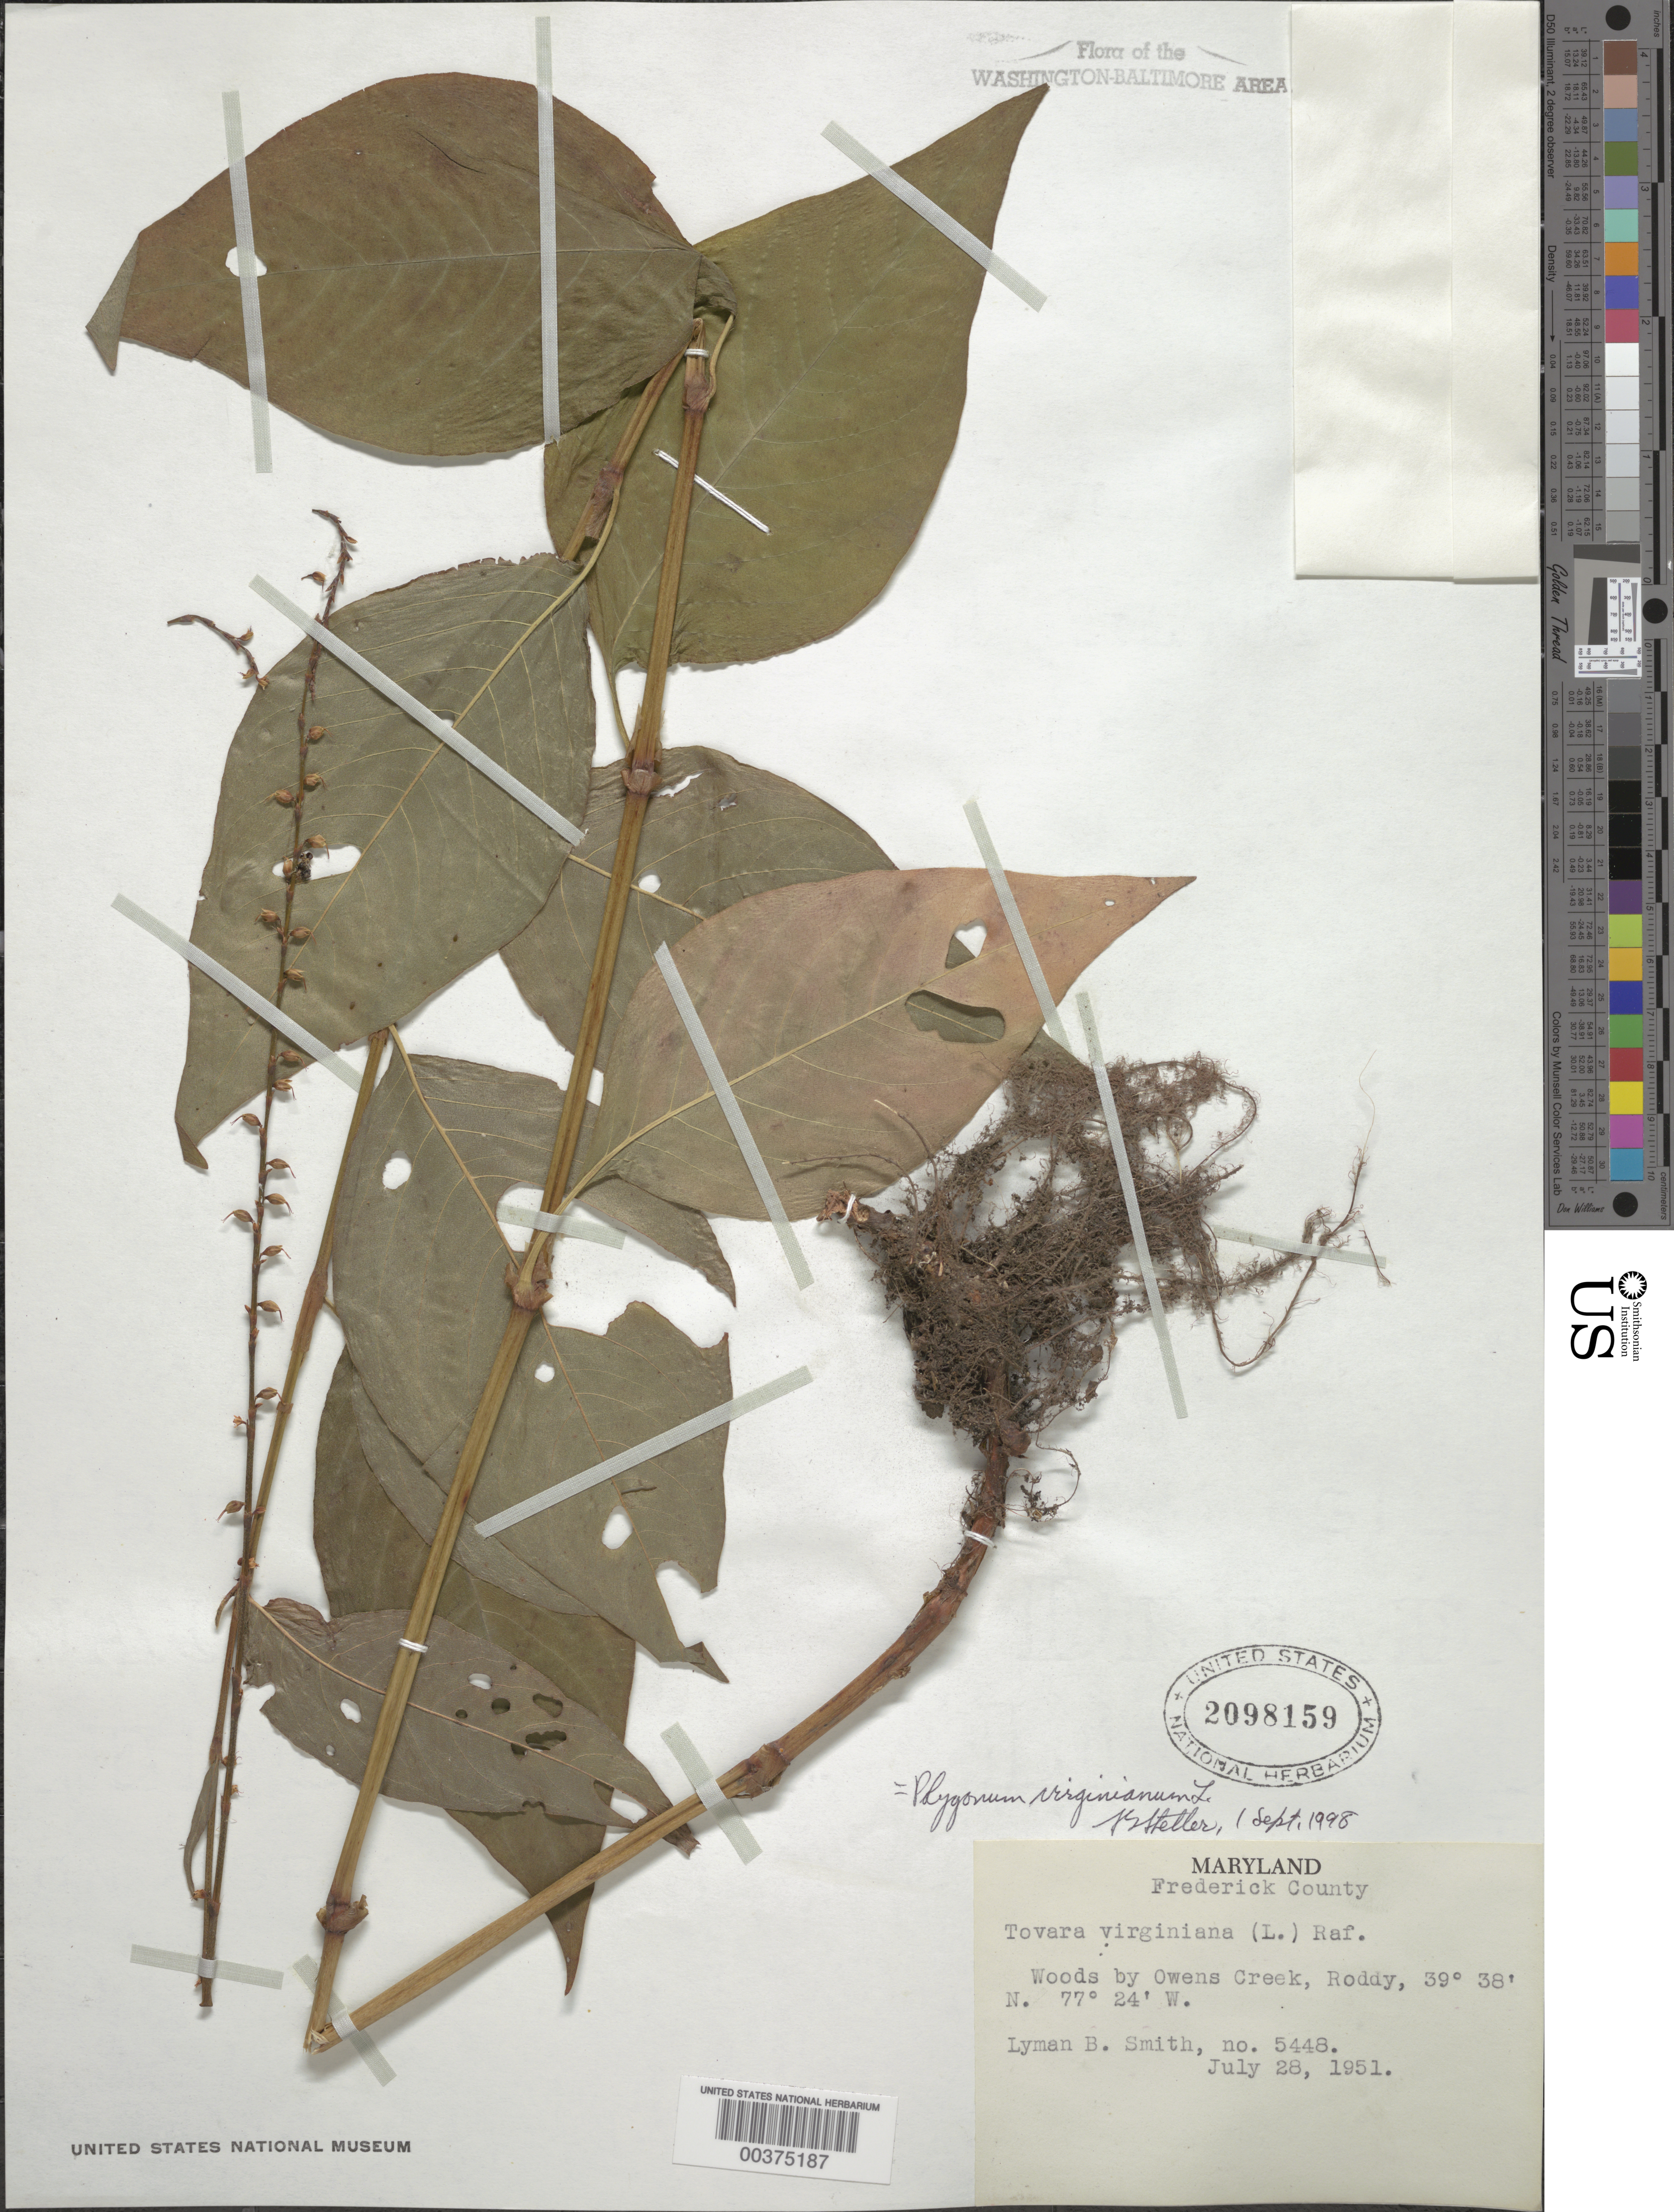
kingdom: Plantae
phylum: Tracheophyta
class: Magnoliopsida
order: Caryophyllales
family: Polygonaceae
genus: Persicaria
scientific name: Persicaria virginiana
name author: (L.) Gaertn.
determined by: Atha, D. E.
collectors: L. Smith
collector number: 5448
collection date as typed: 28 Jul 1951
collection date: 1951-07-28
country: United States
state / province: Maryland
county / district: Frederick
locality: Owens Creek, Roddy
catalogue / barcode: US 2098159